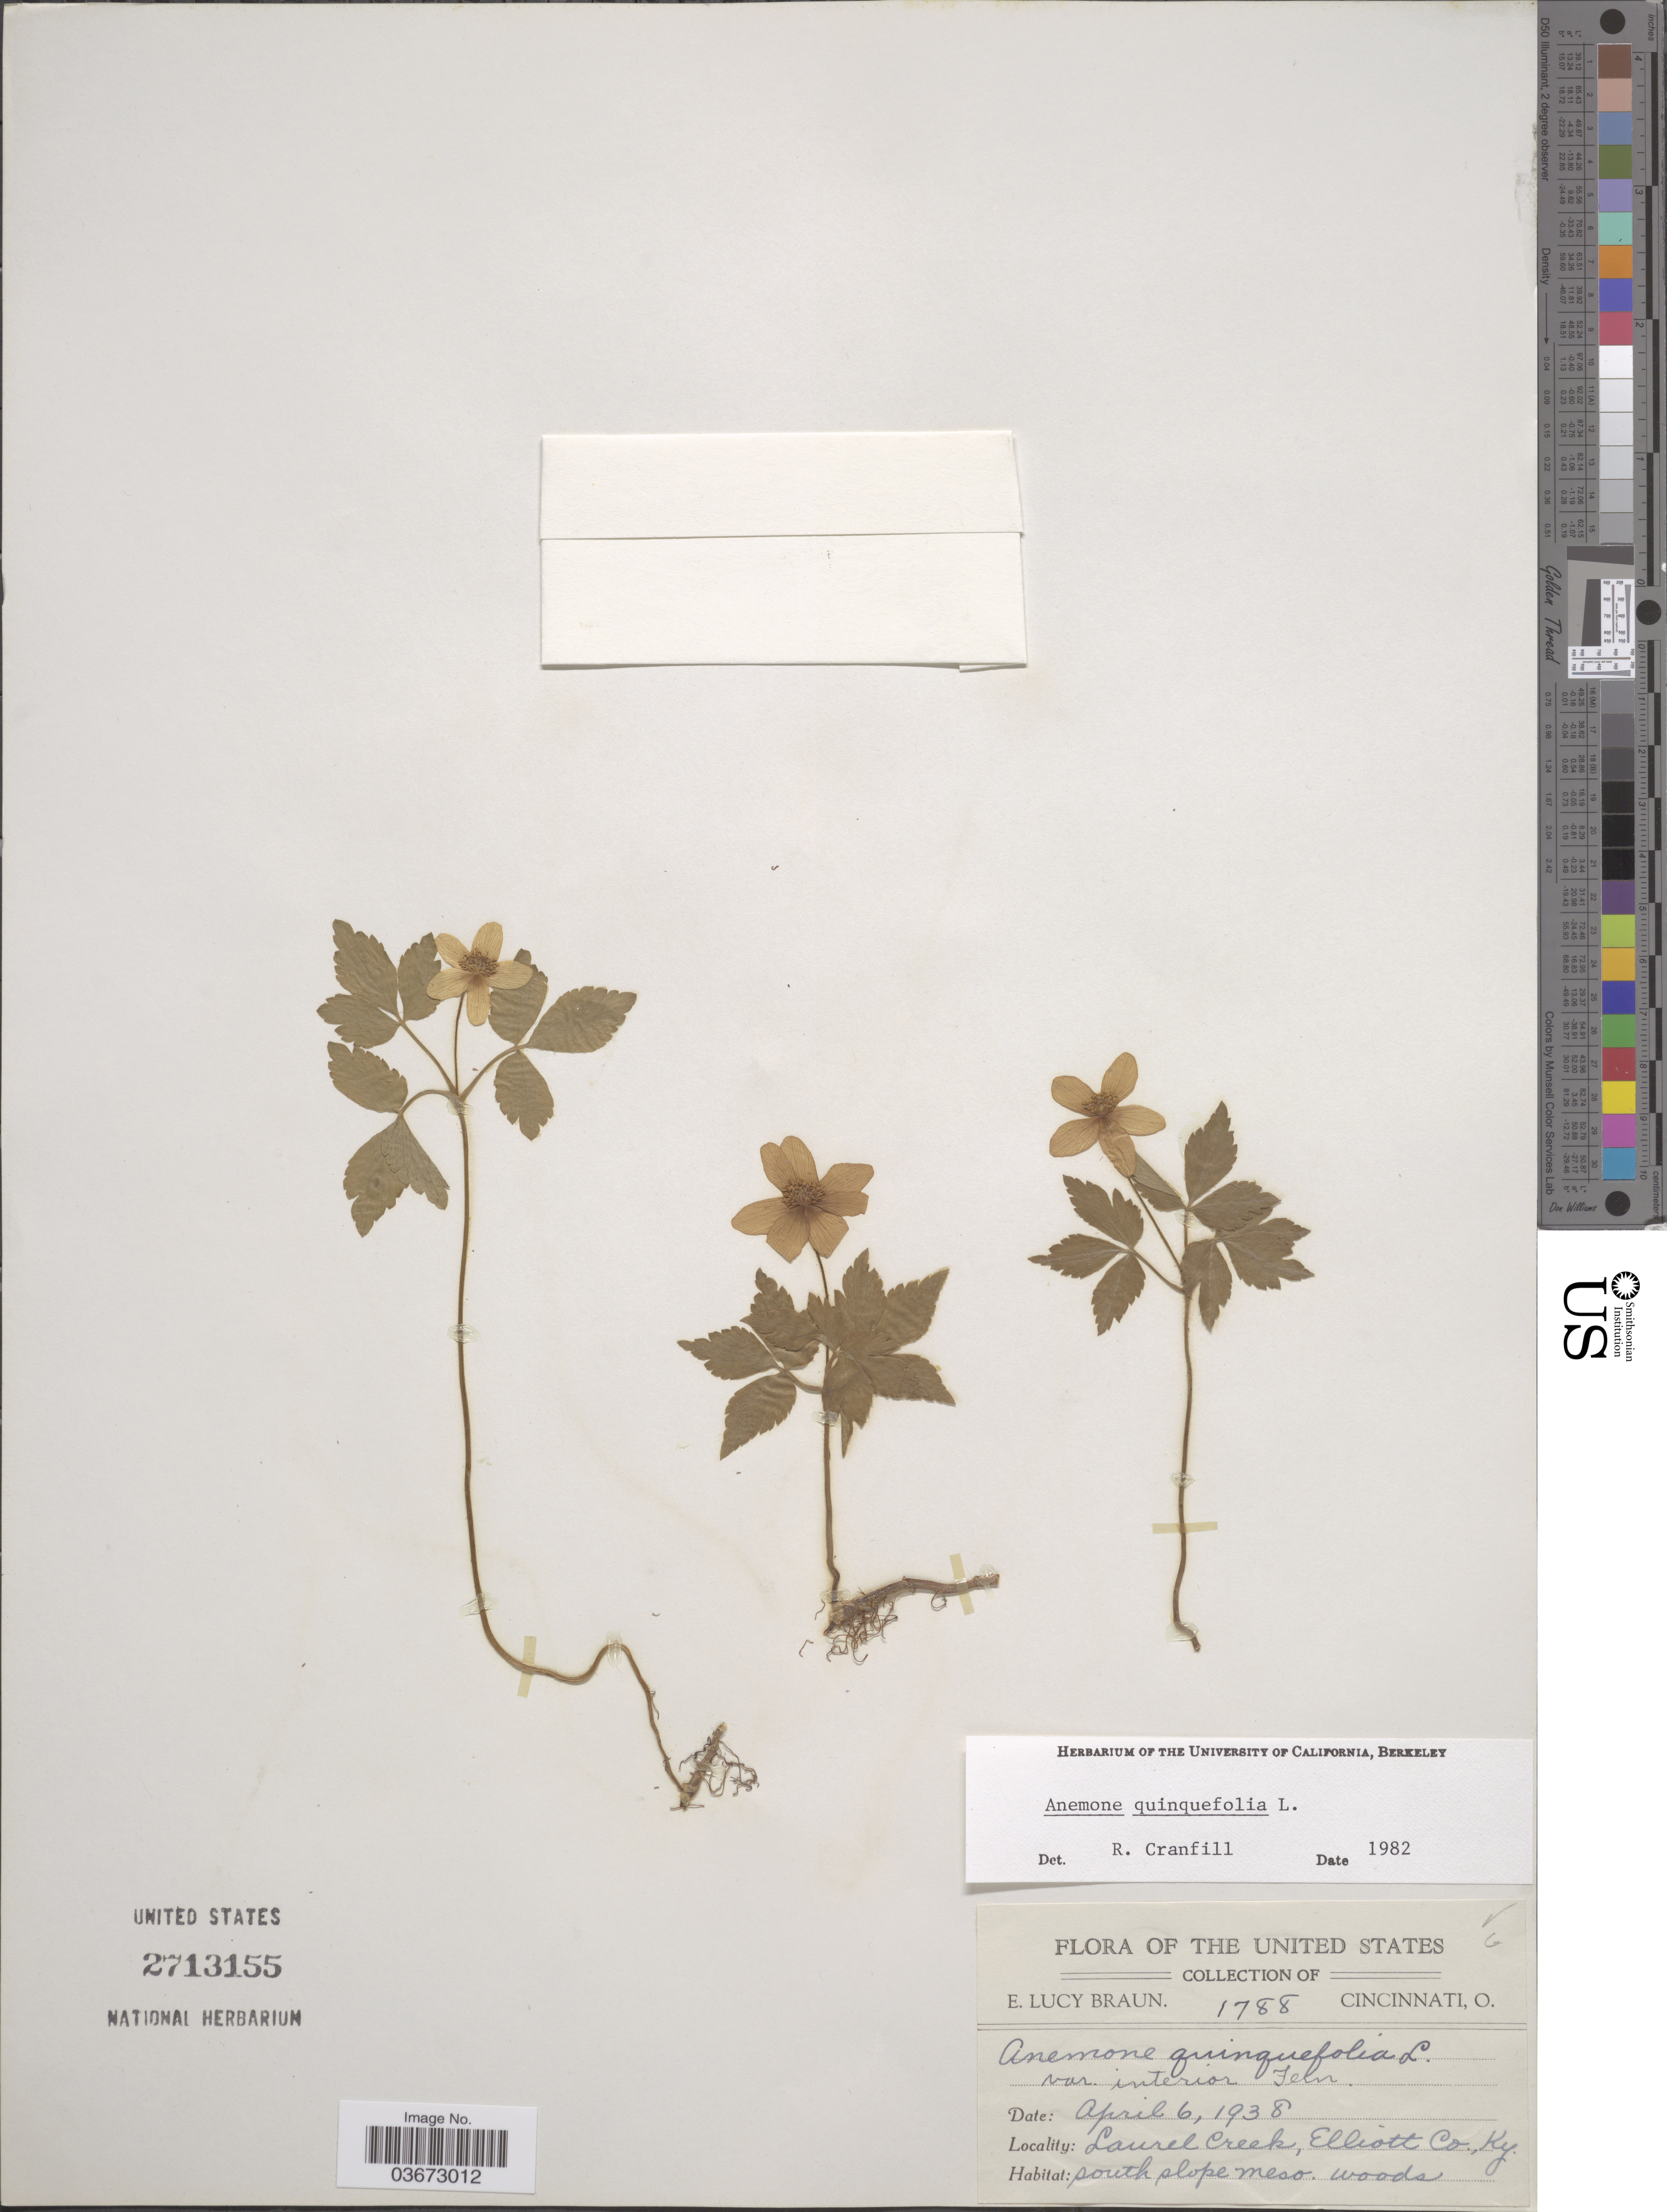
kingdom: Plantae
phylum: Tracheophyta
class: Magnoliopsida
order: Ranunculales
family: Ranunculaceae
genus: Anemone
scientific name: Anemone quinquefolia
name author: L.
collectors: E. L. Braun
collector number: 1788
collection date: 1938-04-06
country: United States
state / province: Kentucky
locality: Laurel Creek, Elliott Co. South slope Meso.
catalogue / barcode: US 2713155